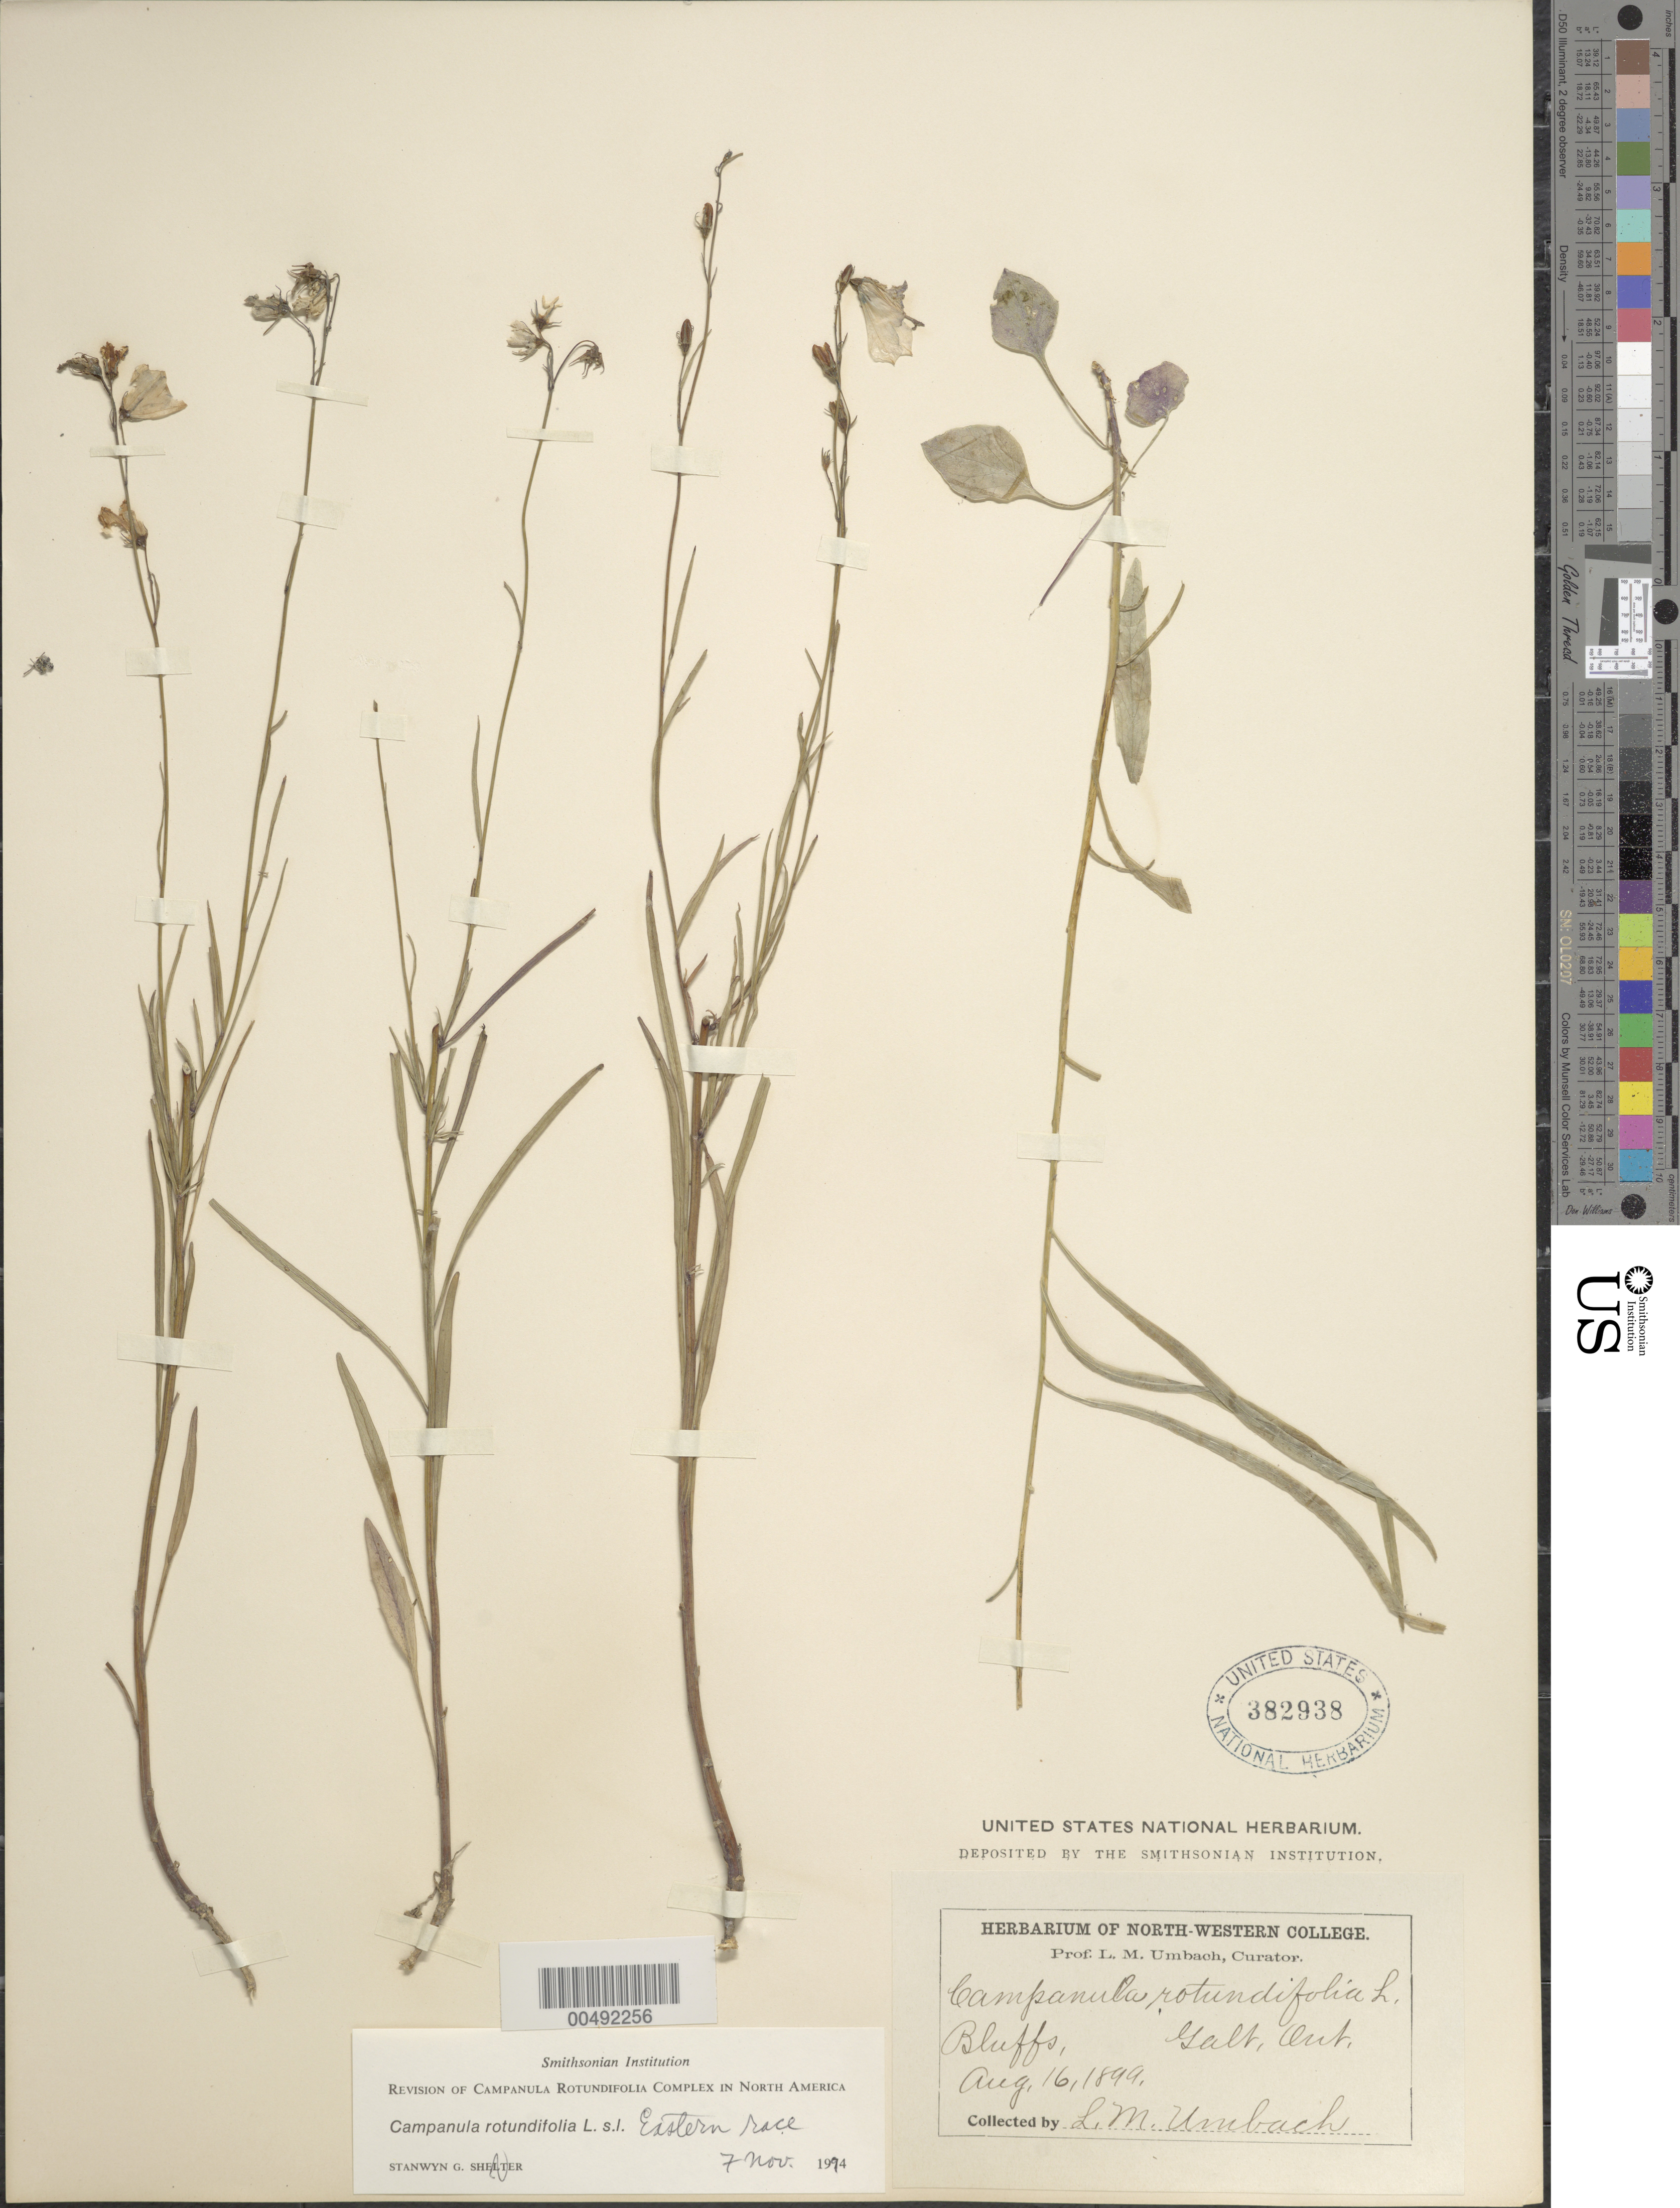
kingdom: Plantae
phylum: Tracheophyta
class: Magnoliopsida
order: Asterales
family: Campanulaceae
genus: Campanula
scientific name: Campanula rotundifolia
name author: L.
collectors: L. M. Umbach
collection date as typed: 16 Aug 1899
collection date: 1899-08-16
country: Canada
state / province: Ontario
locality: Galt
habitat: bluffs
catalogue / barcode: US 382938